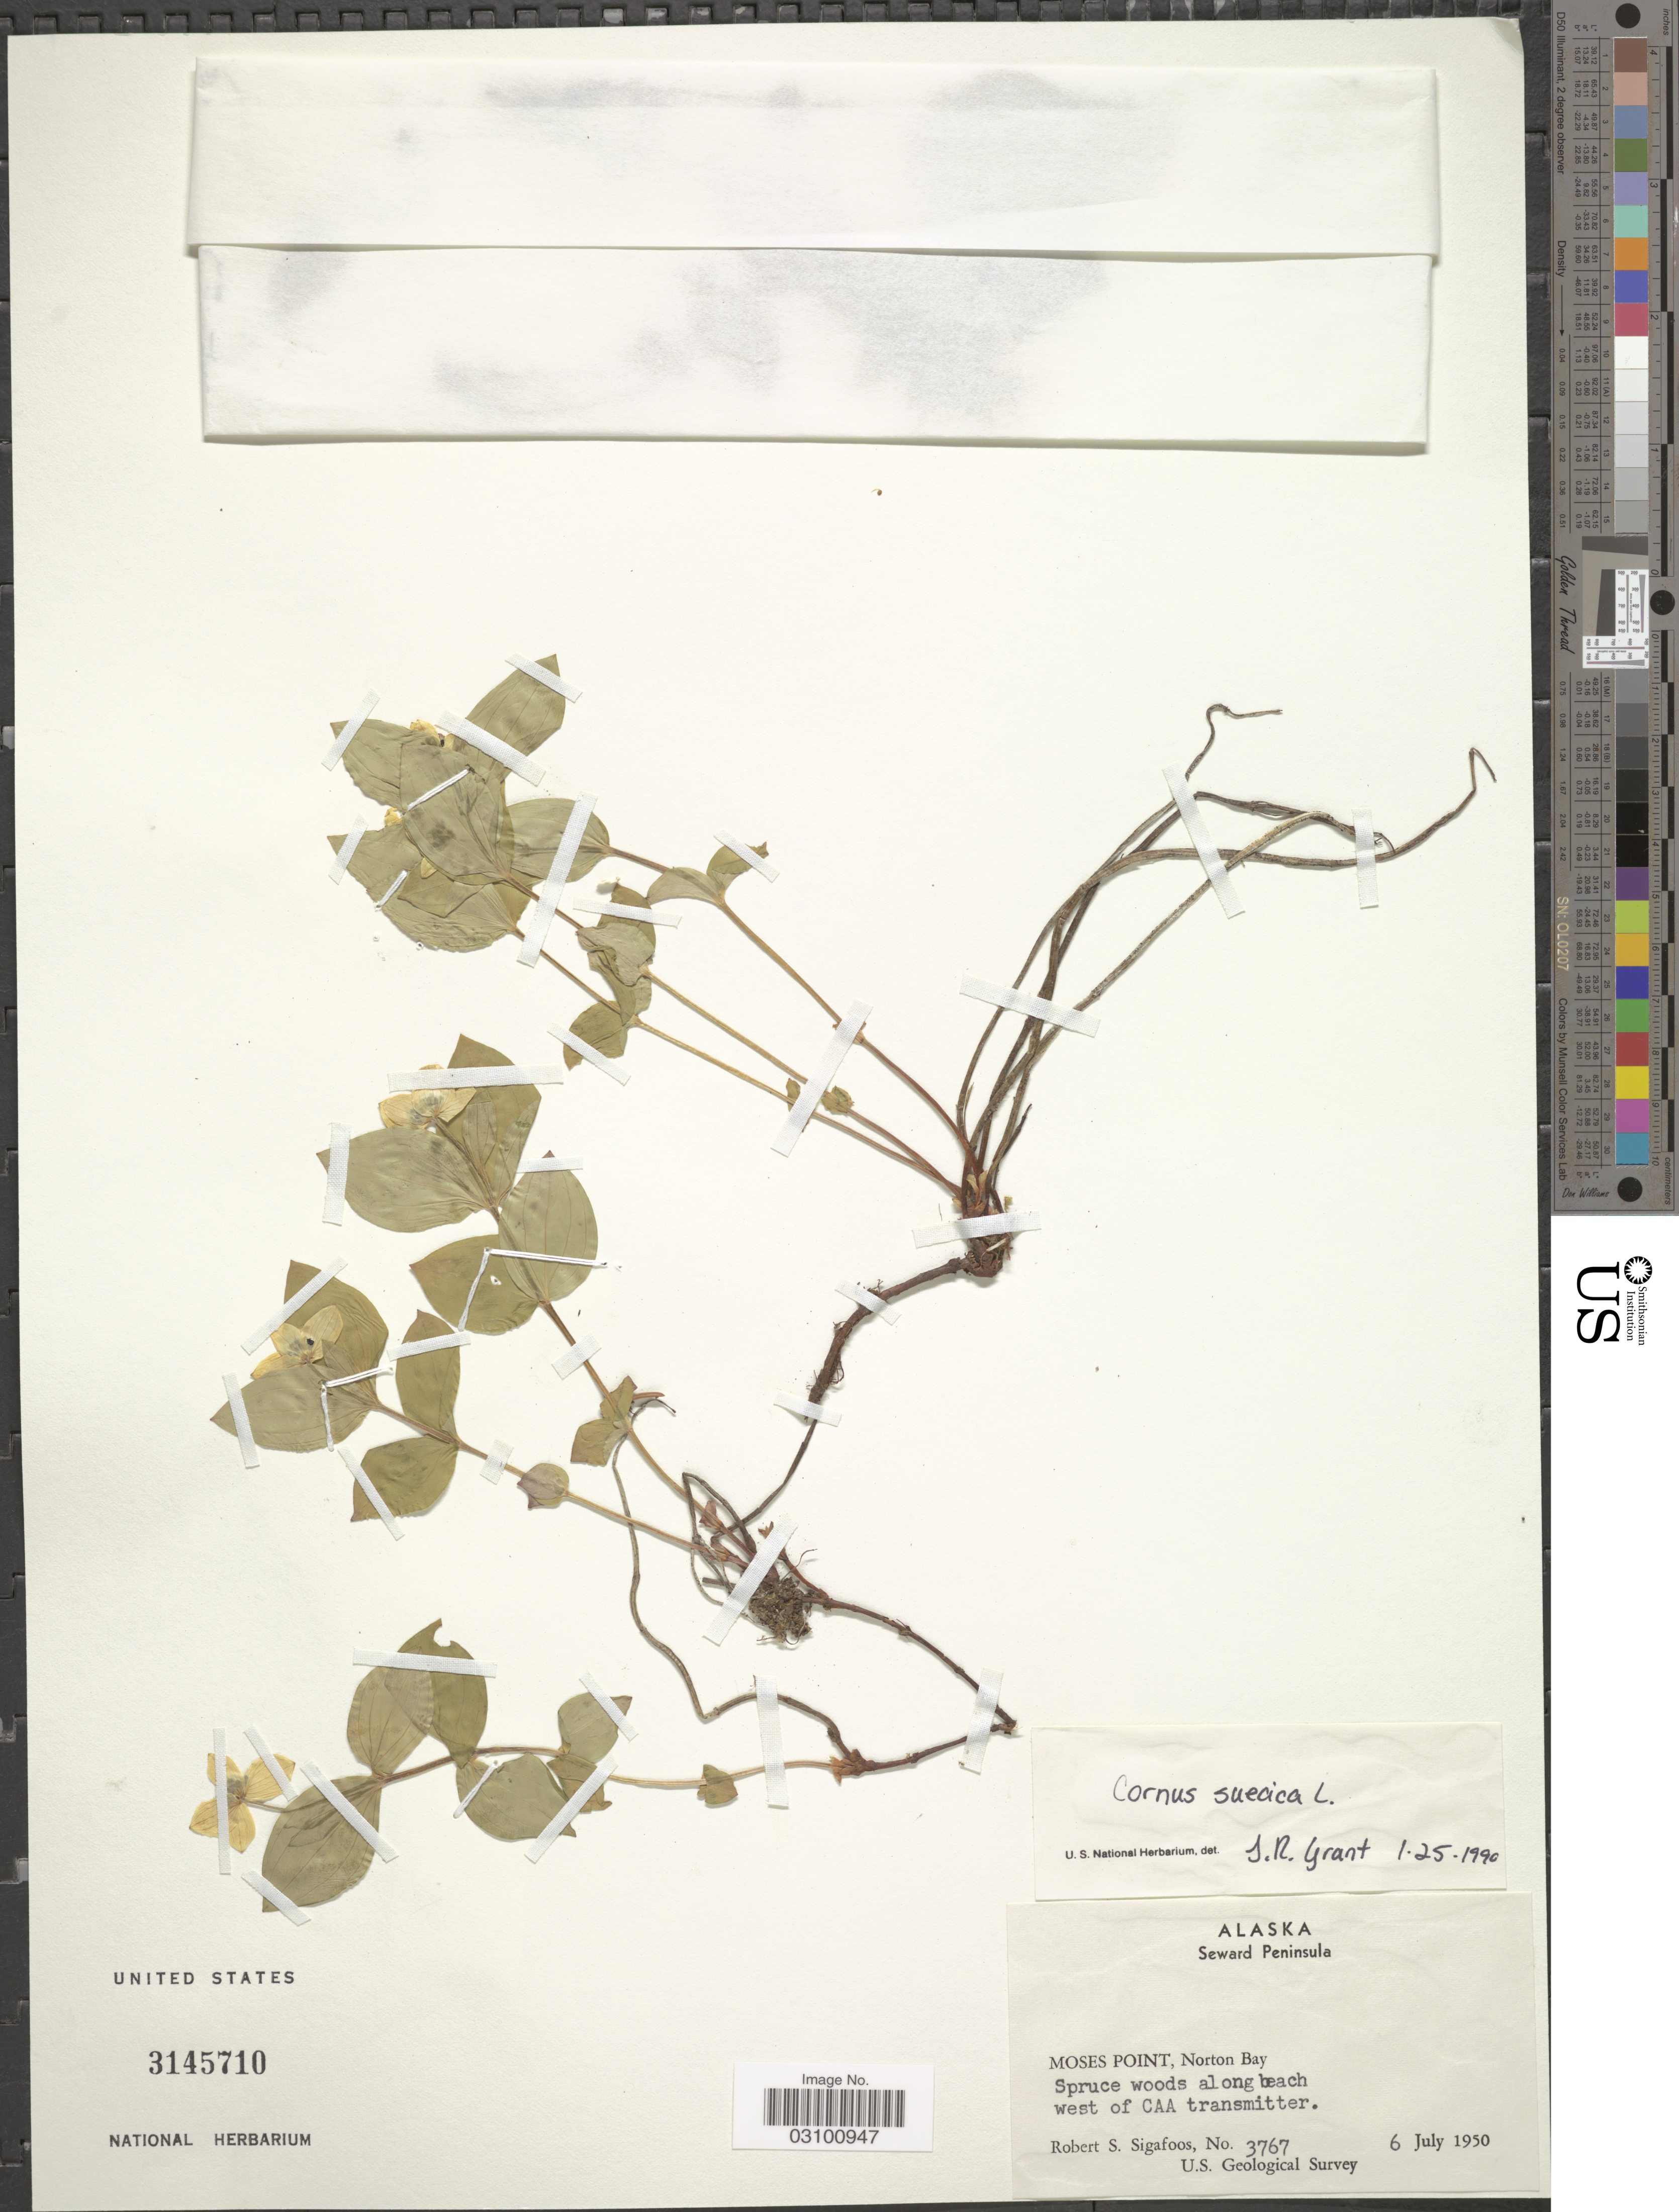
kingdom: Plantae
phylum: Tracheophyta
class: Magnoliopsida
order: Cornales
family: Cornaceae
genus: Cornus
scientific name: Cornus suecica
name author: L.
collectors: R. Sigafoos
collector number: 3767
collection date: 1950-07-06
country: United States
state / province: Alaska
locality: Seward Peninsula. Moses Point, Norton Bay. Spruce woods along beach west of CAA transmitter.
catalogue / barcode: US 3145710